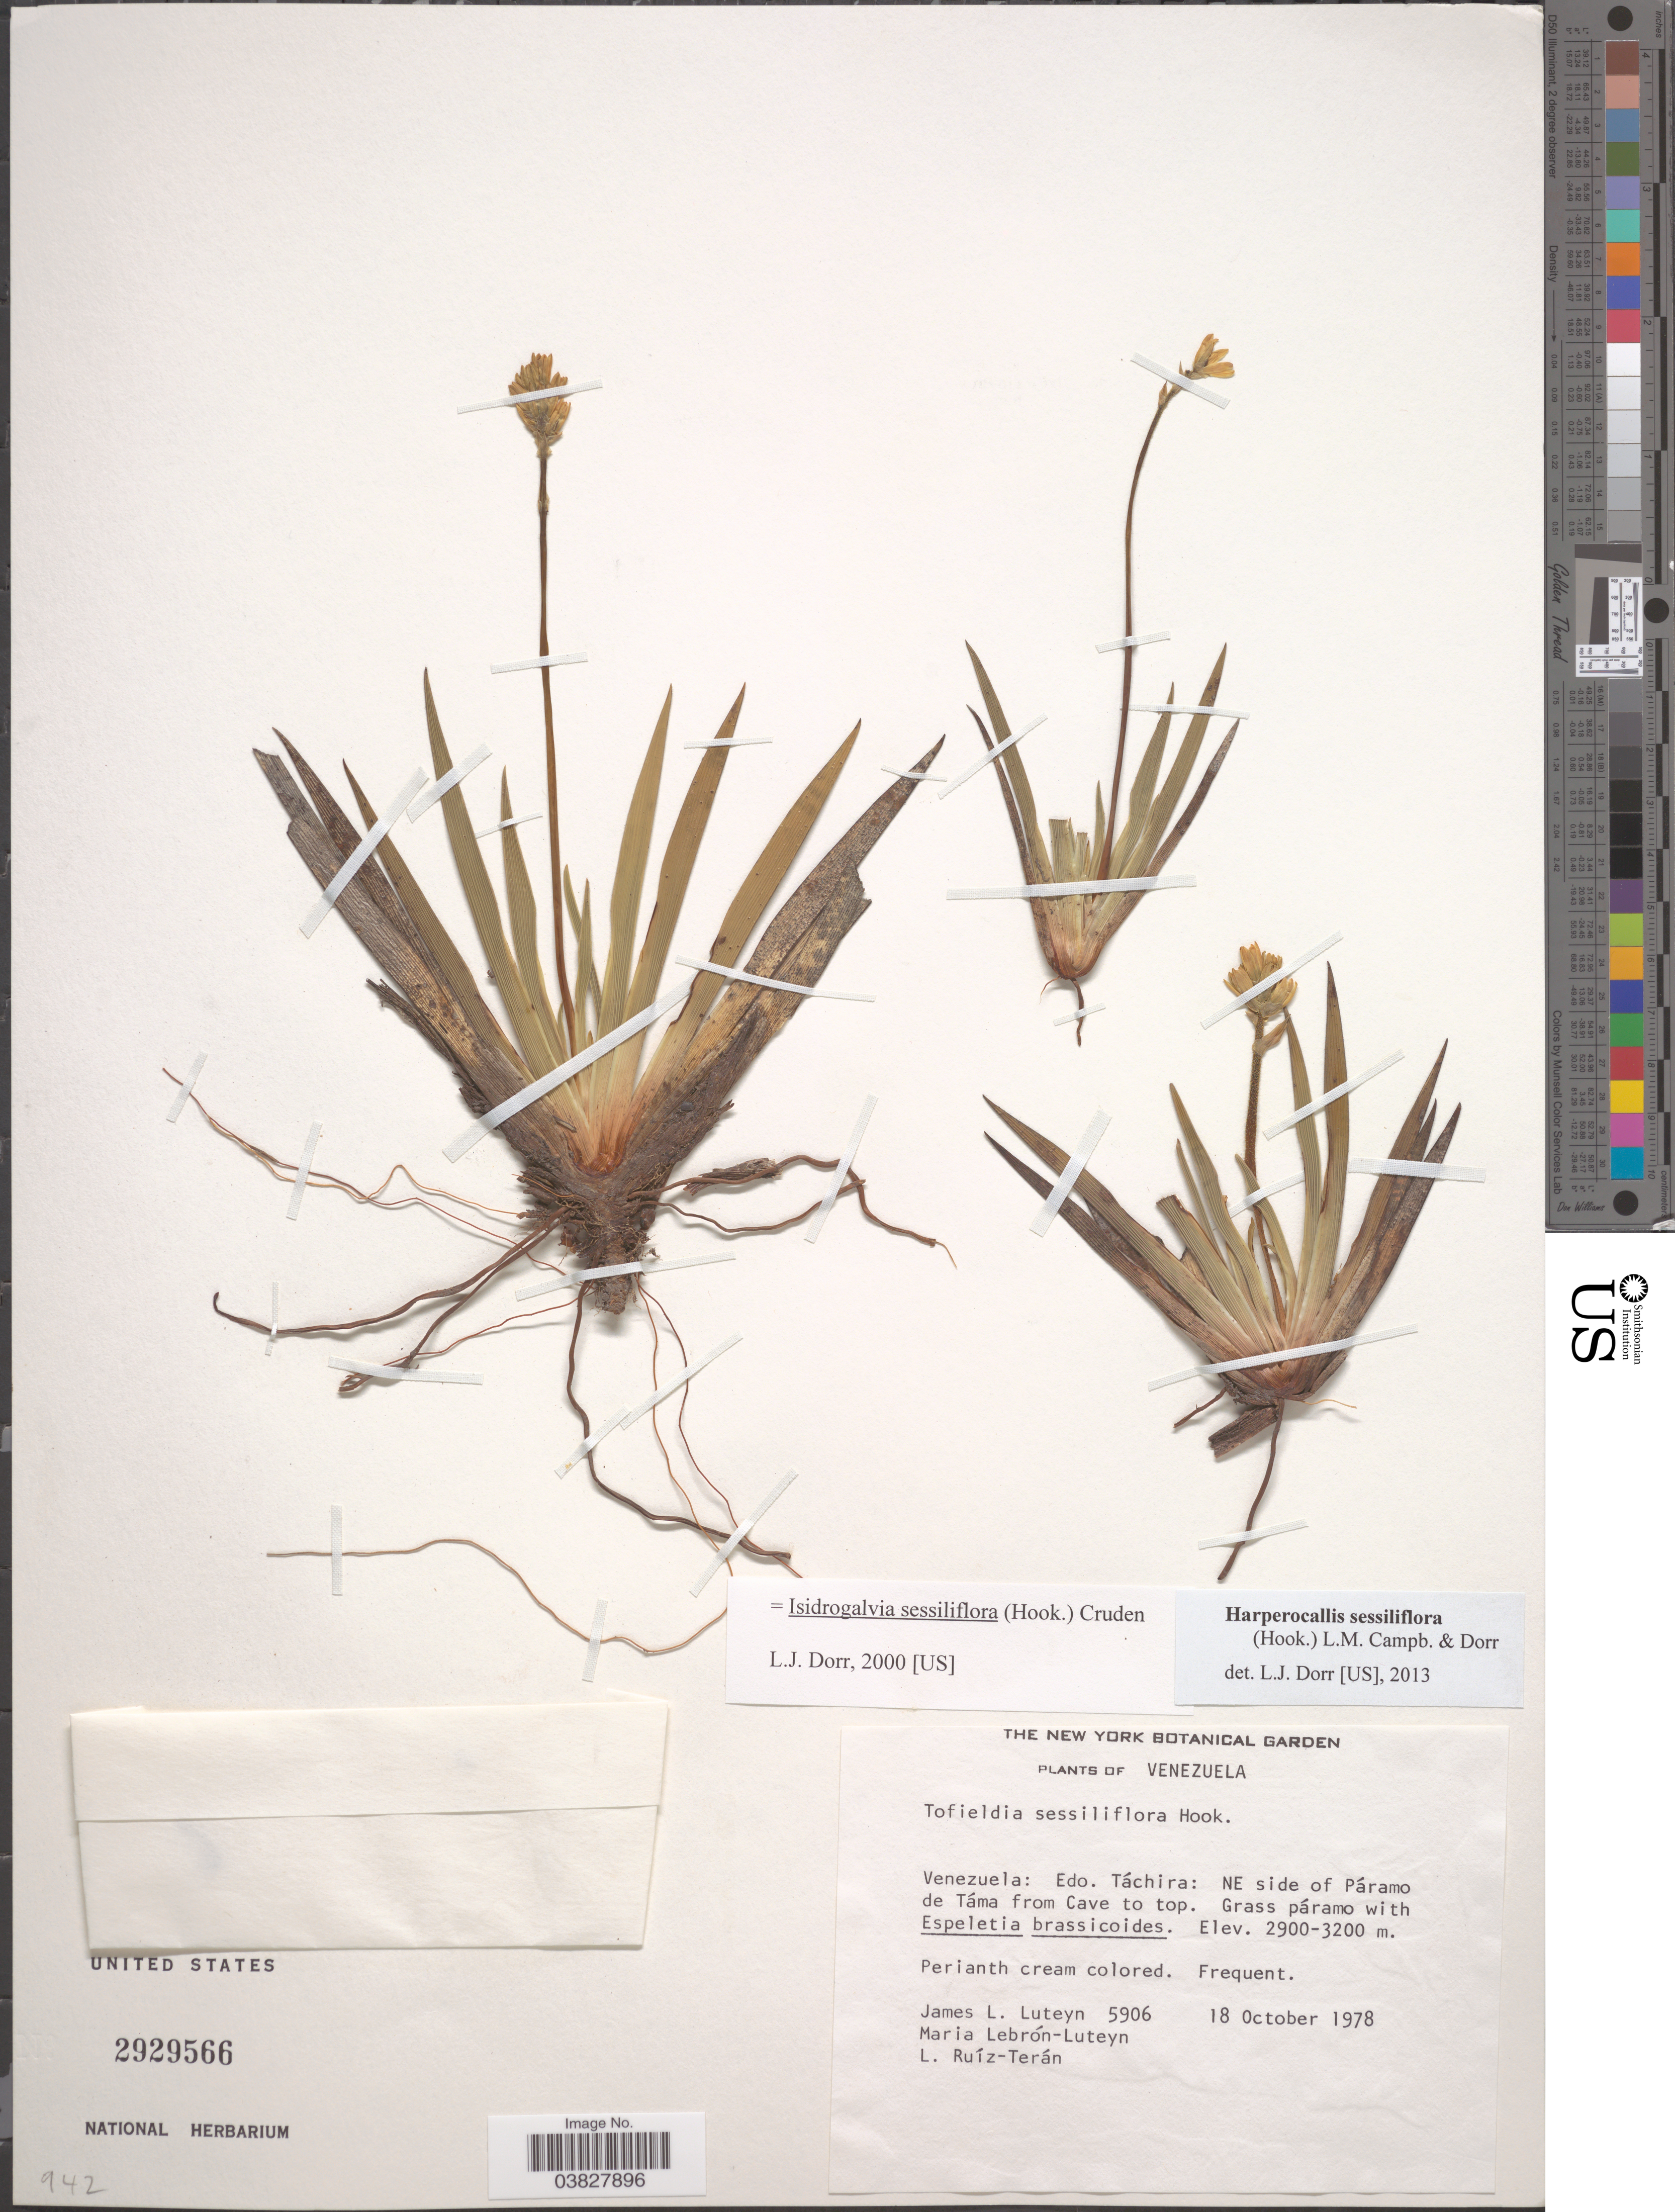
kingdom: Plantae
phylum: Tracheophyta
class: Liliopsida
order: Alismatales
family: Tofieldiaceae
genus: Harperocallis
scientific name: Harperocallis sessiliflora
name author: (Hook.) L.M. Campb. & Dorr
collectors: J. L. Luteyn, M. L. Lebrón-Luteyn & L. E. Ruíz-Terán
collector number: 5906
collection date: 1978-10-18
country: Venezuela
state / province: Tachira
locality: Edo. Táchira: NE side of Páramo de Táma from Cave to top.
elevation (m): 2900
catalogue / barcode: US 2929566